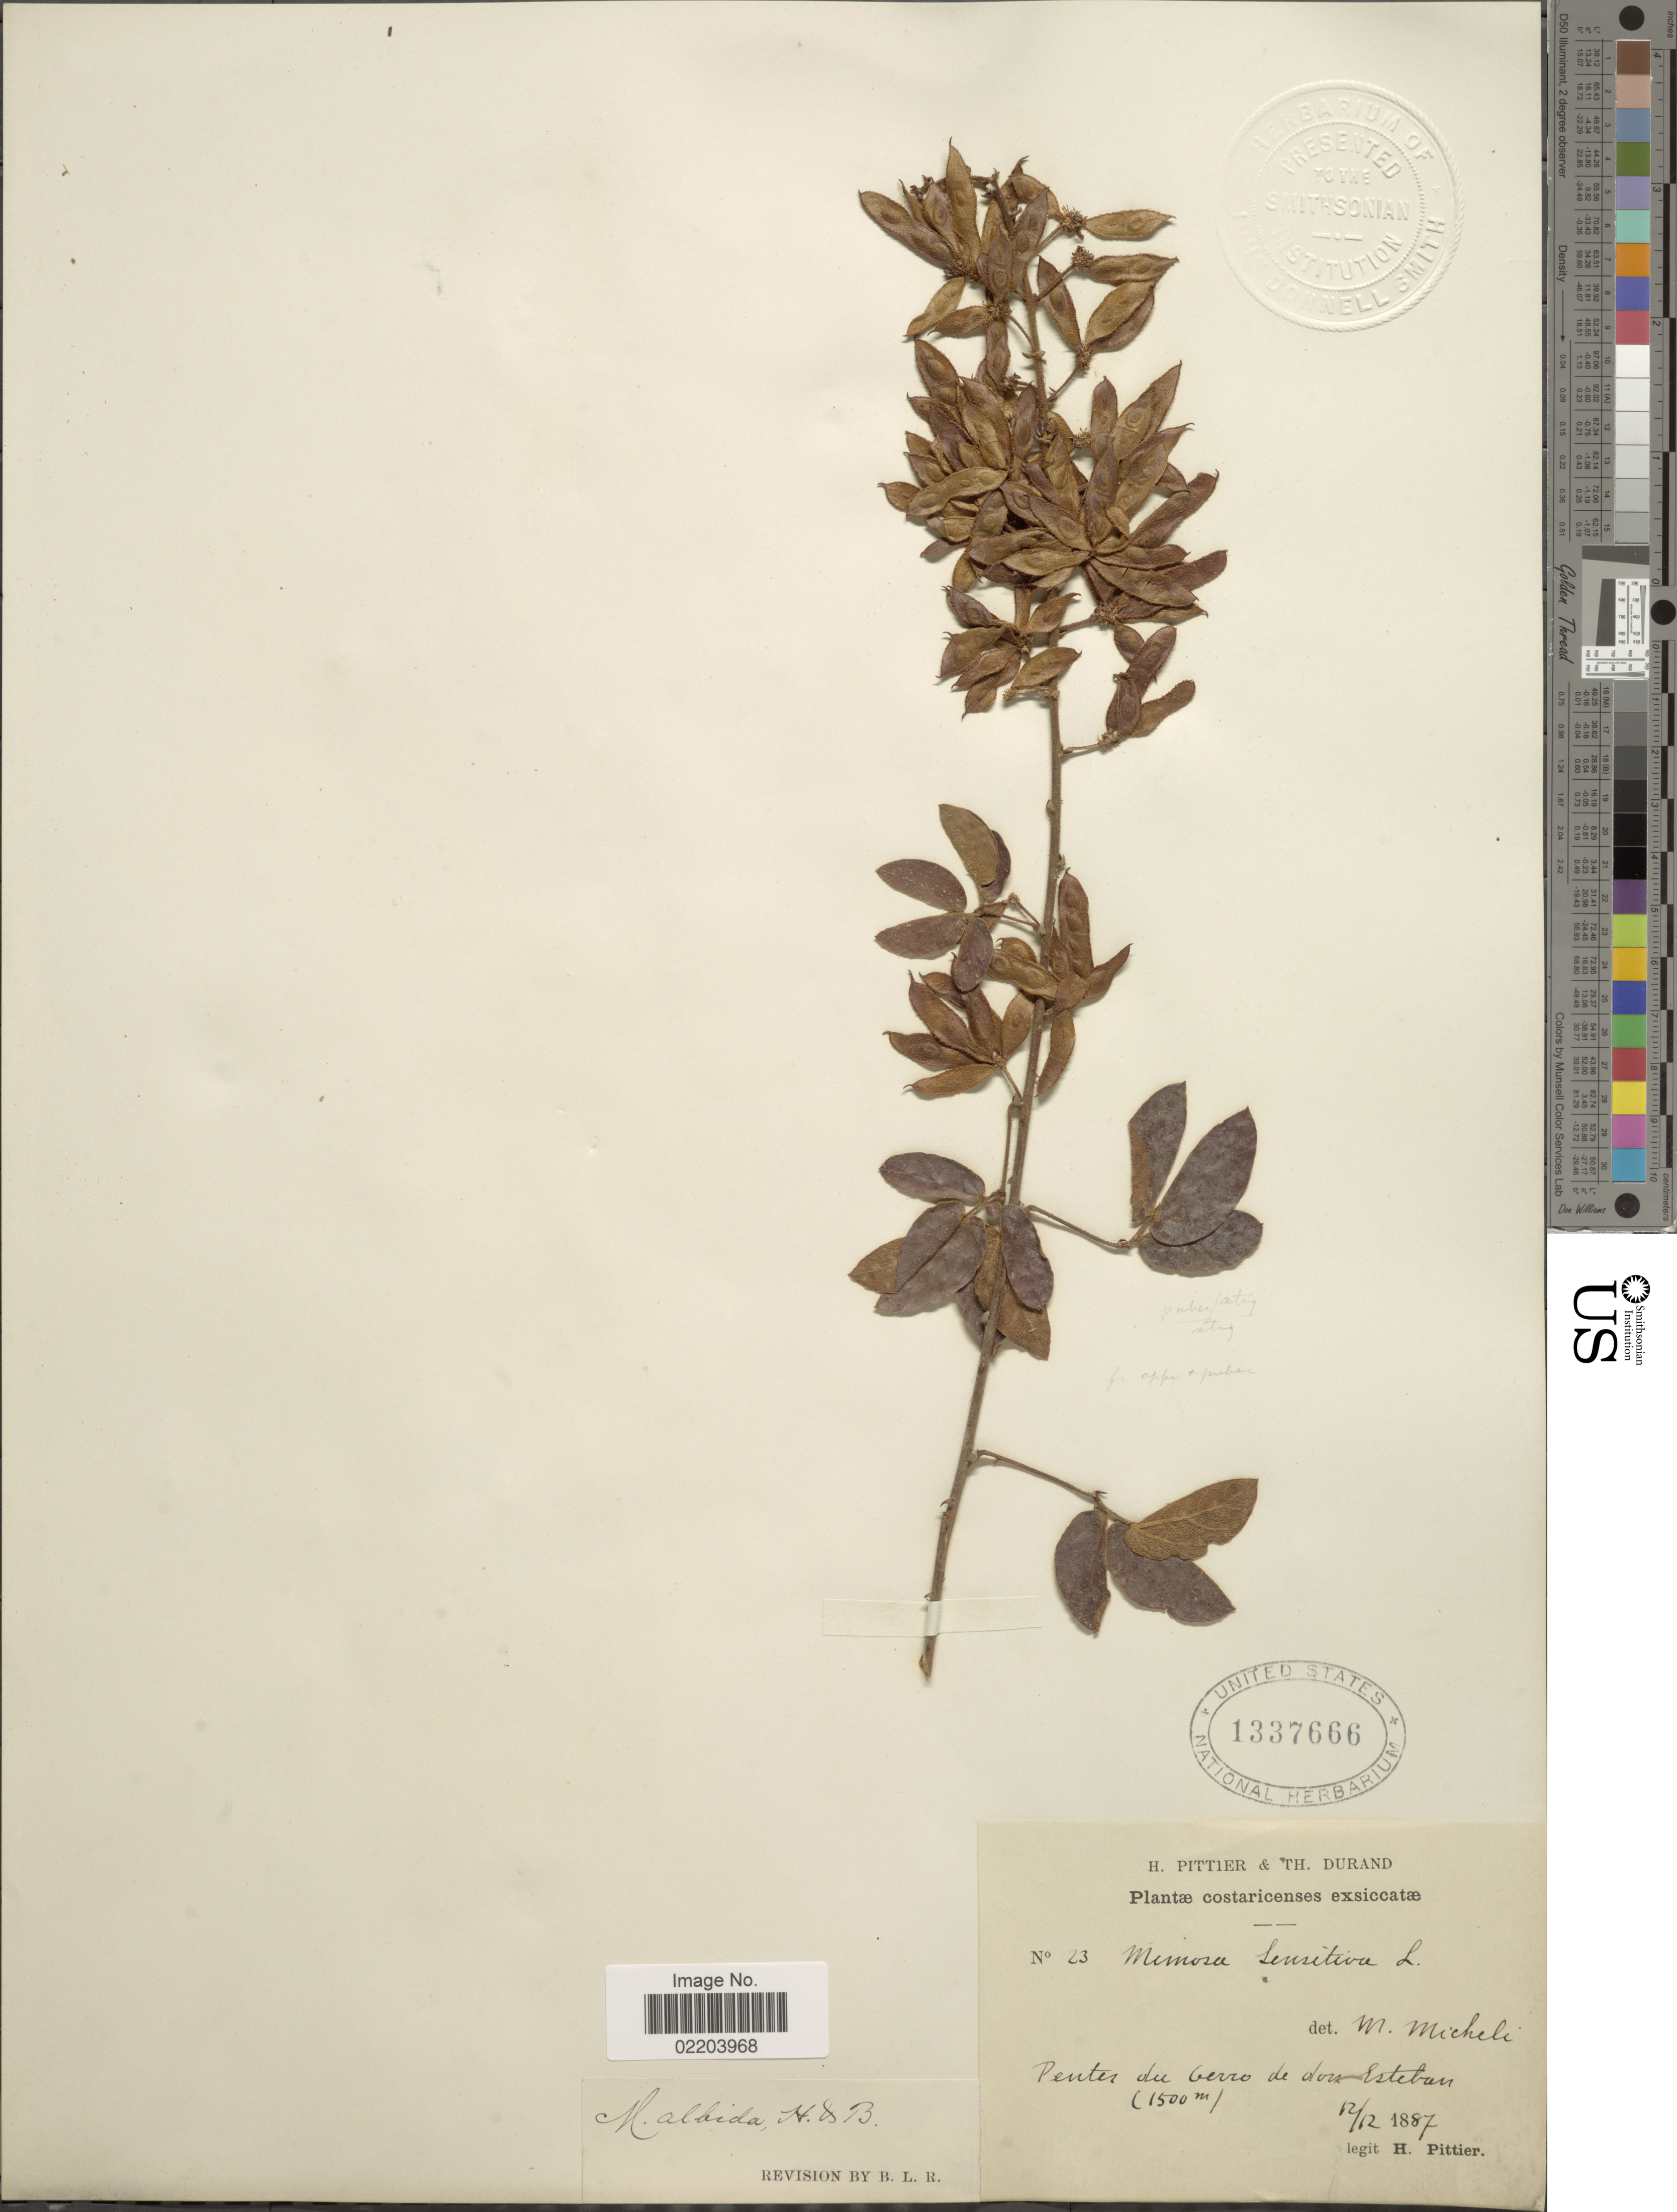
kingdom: Plantae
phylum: Tracheophyta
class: Magnoliopsida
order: Fabales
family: Fabaceae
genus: Mimosa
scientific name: Mimosa albida var. strigosa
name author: (Willd.) B.L. Rob.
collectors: H. F. Pittier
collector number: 23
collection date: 1887-12-12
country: Costa Rica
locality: Pentes du Cerro de don Esteban [slopes of Cerro de don Esteban]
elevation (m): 1500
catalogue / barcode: US 1337666